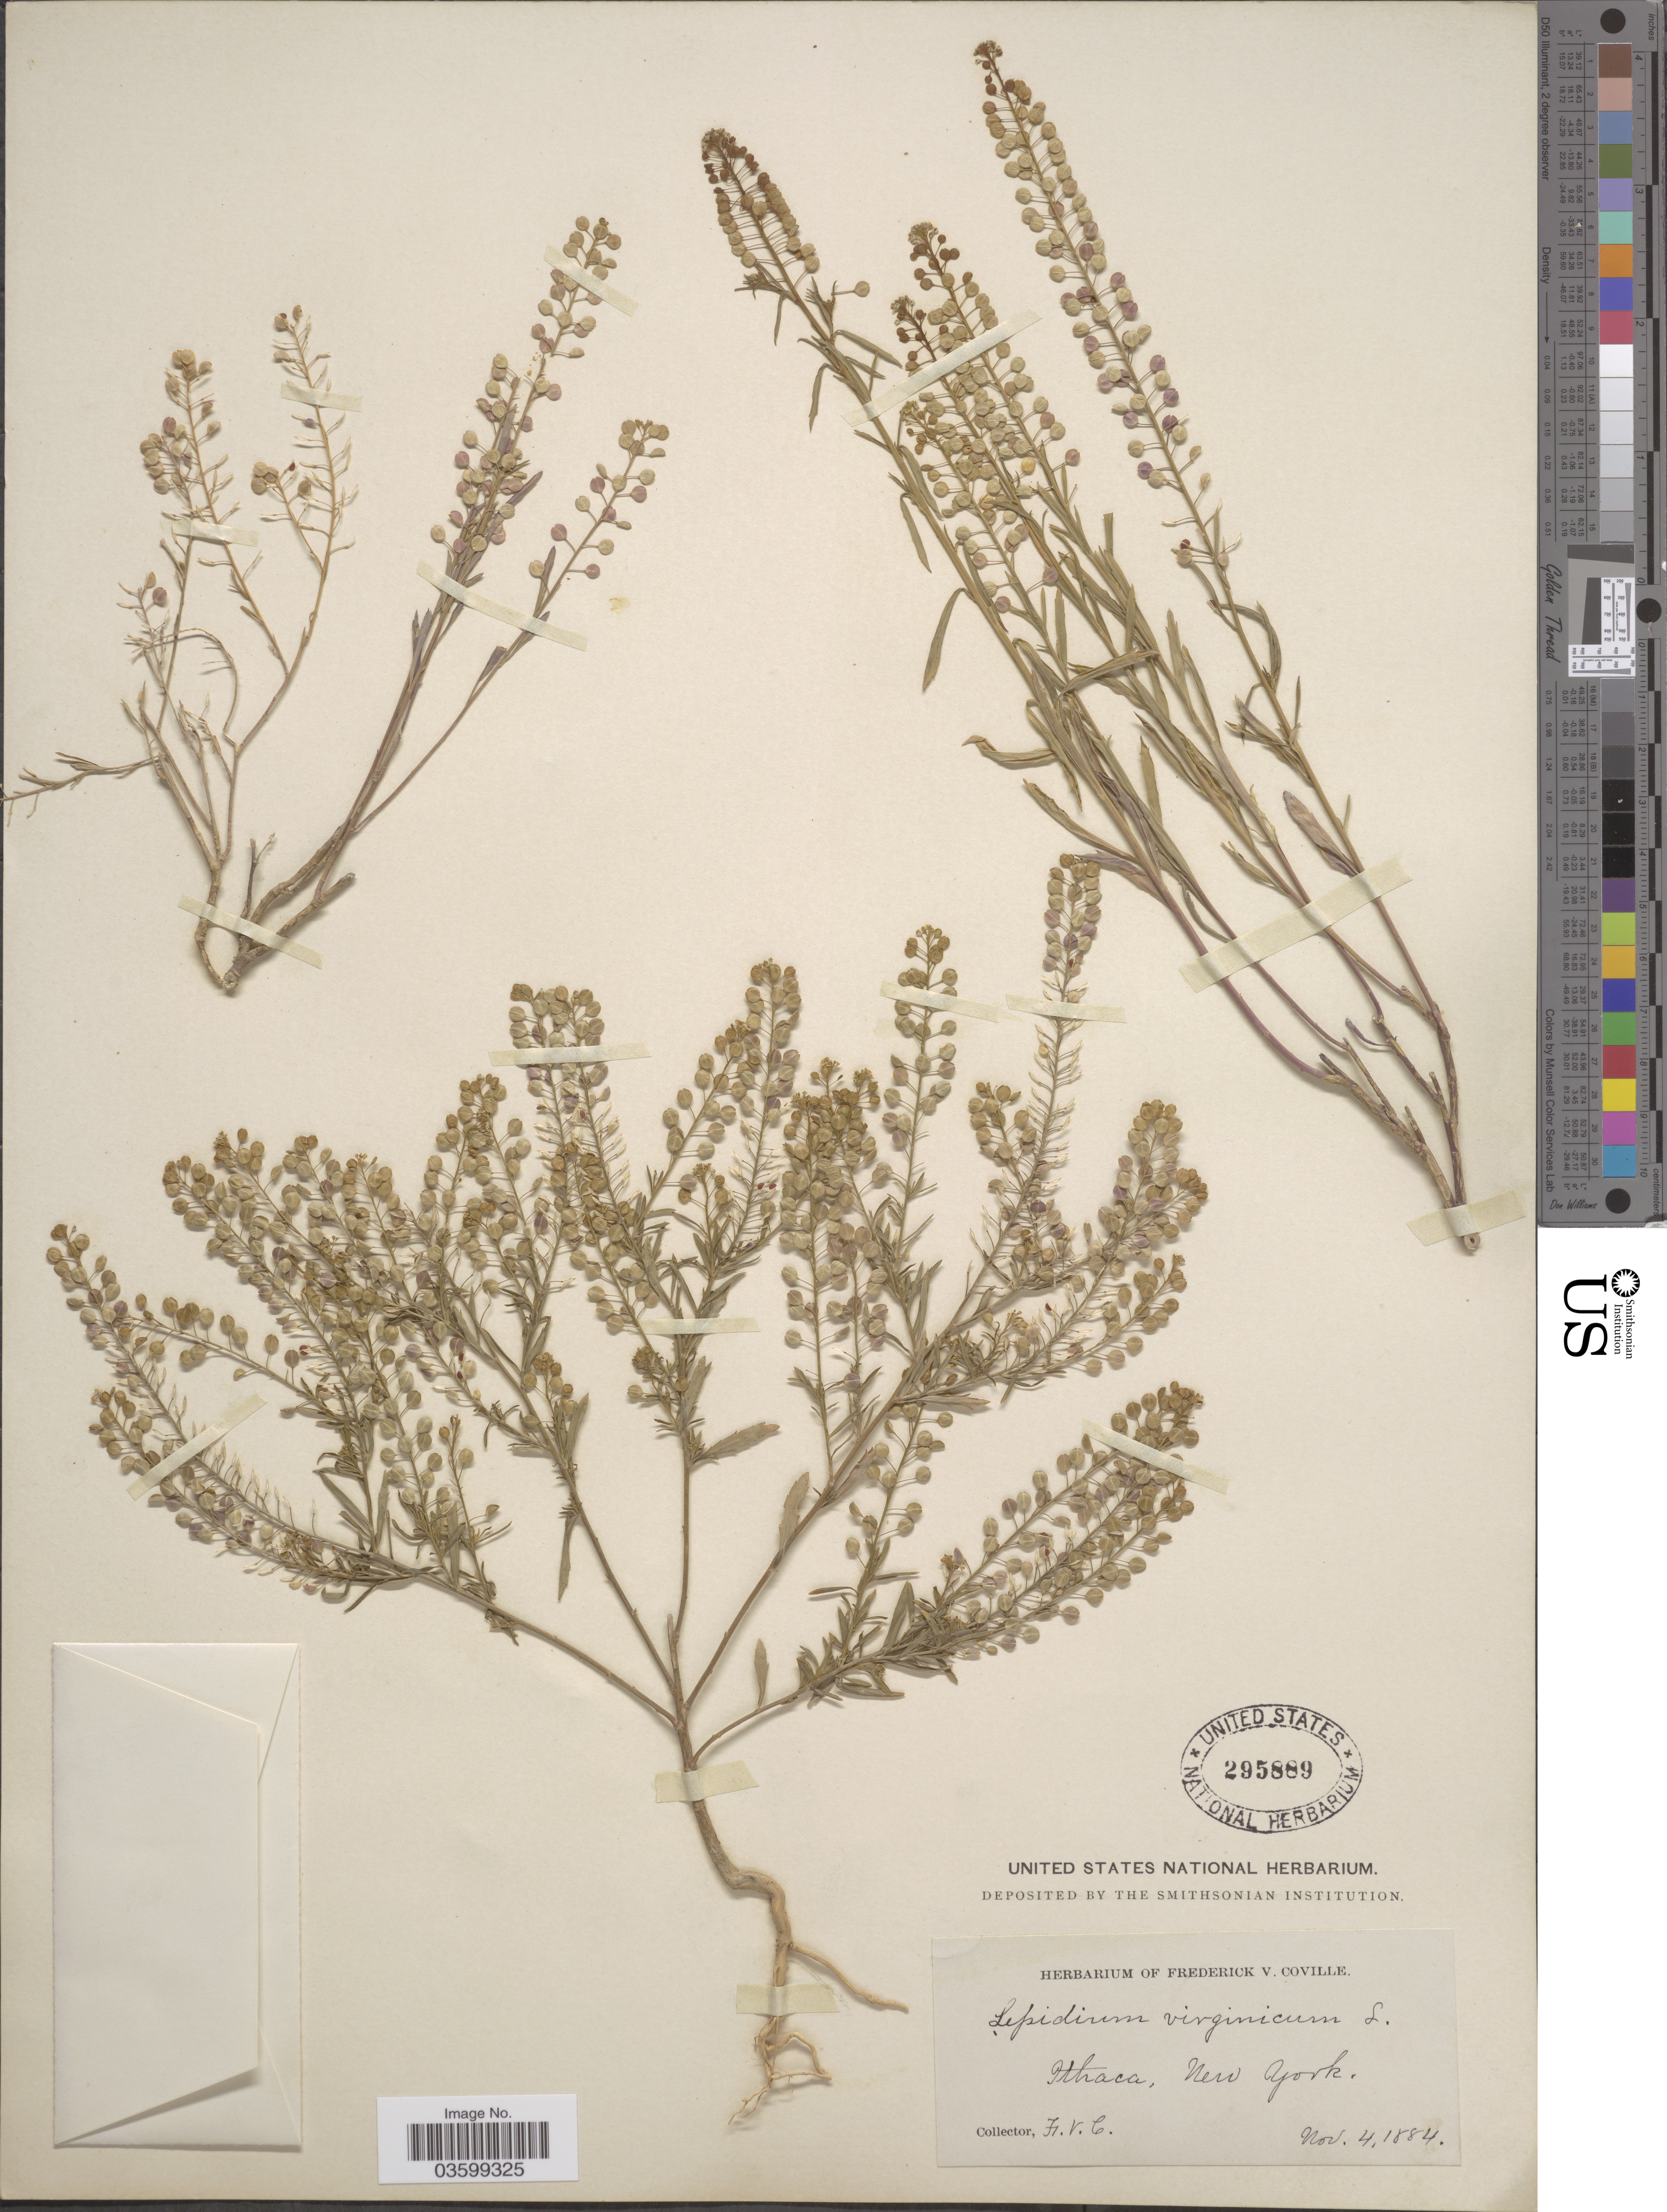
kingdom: Plantae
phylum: Tracheophyta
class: Magnoliopsida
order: Brassicales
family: Brassicaceae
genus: Lepidium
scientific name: Lepidium virginicum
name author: L.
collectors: F. V. Coville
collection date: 1884-11-04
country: United States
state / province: New York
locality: Ithaca.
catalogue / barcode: US 295889